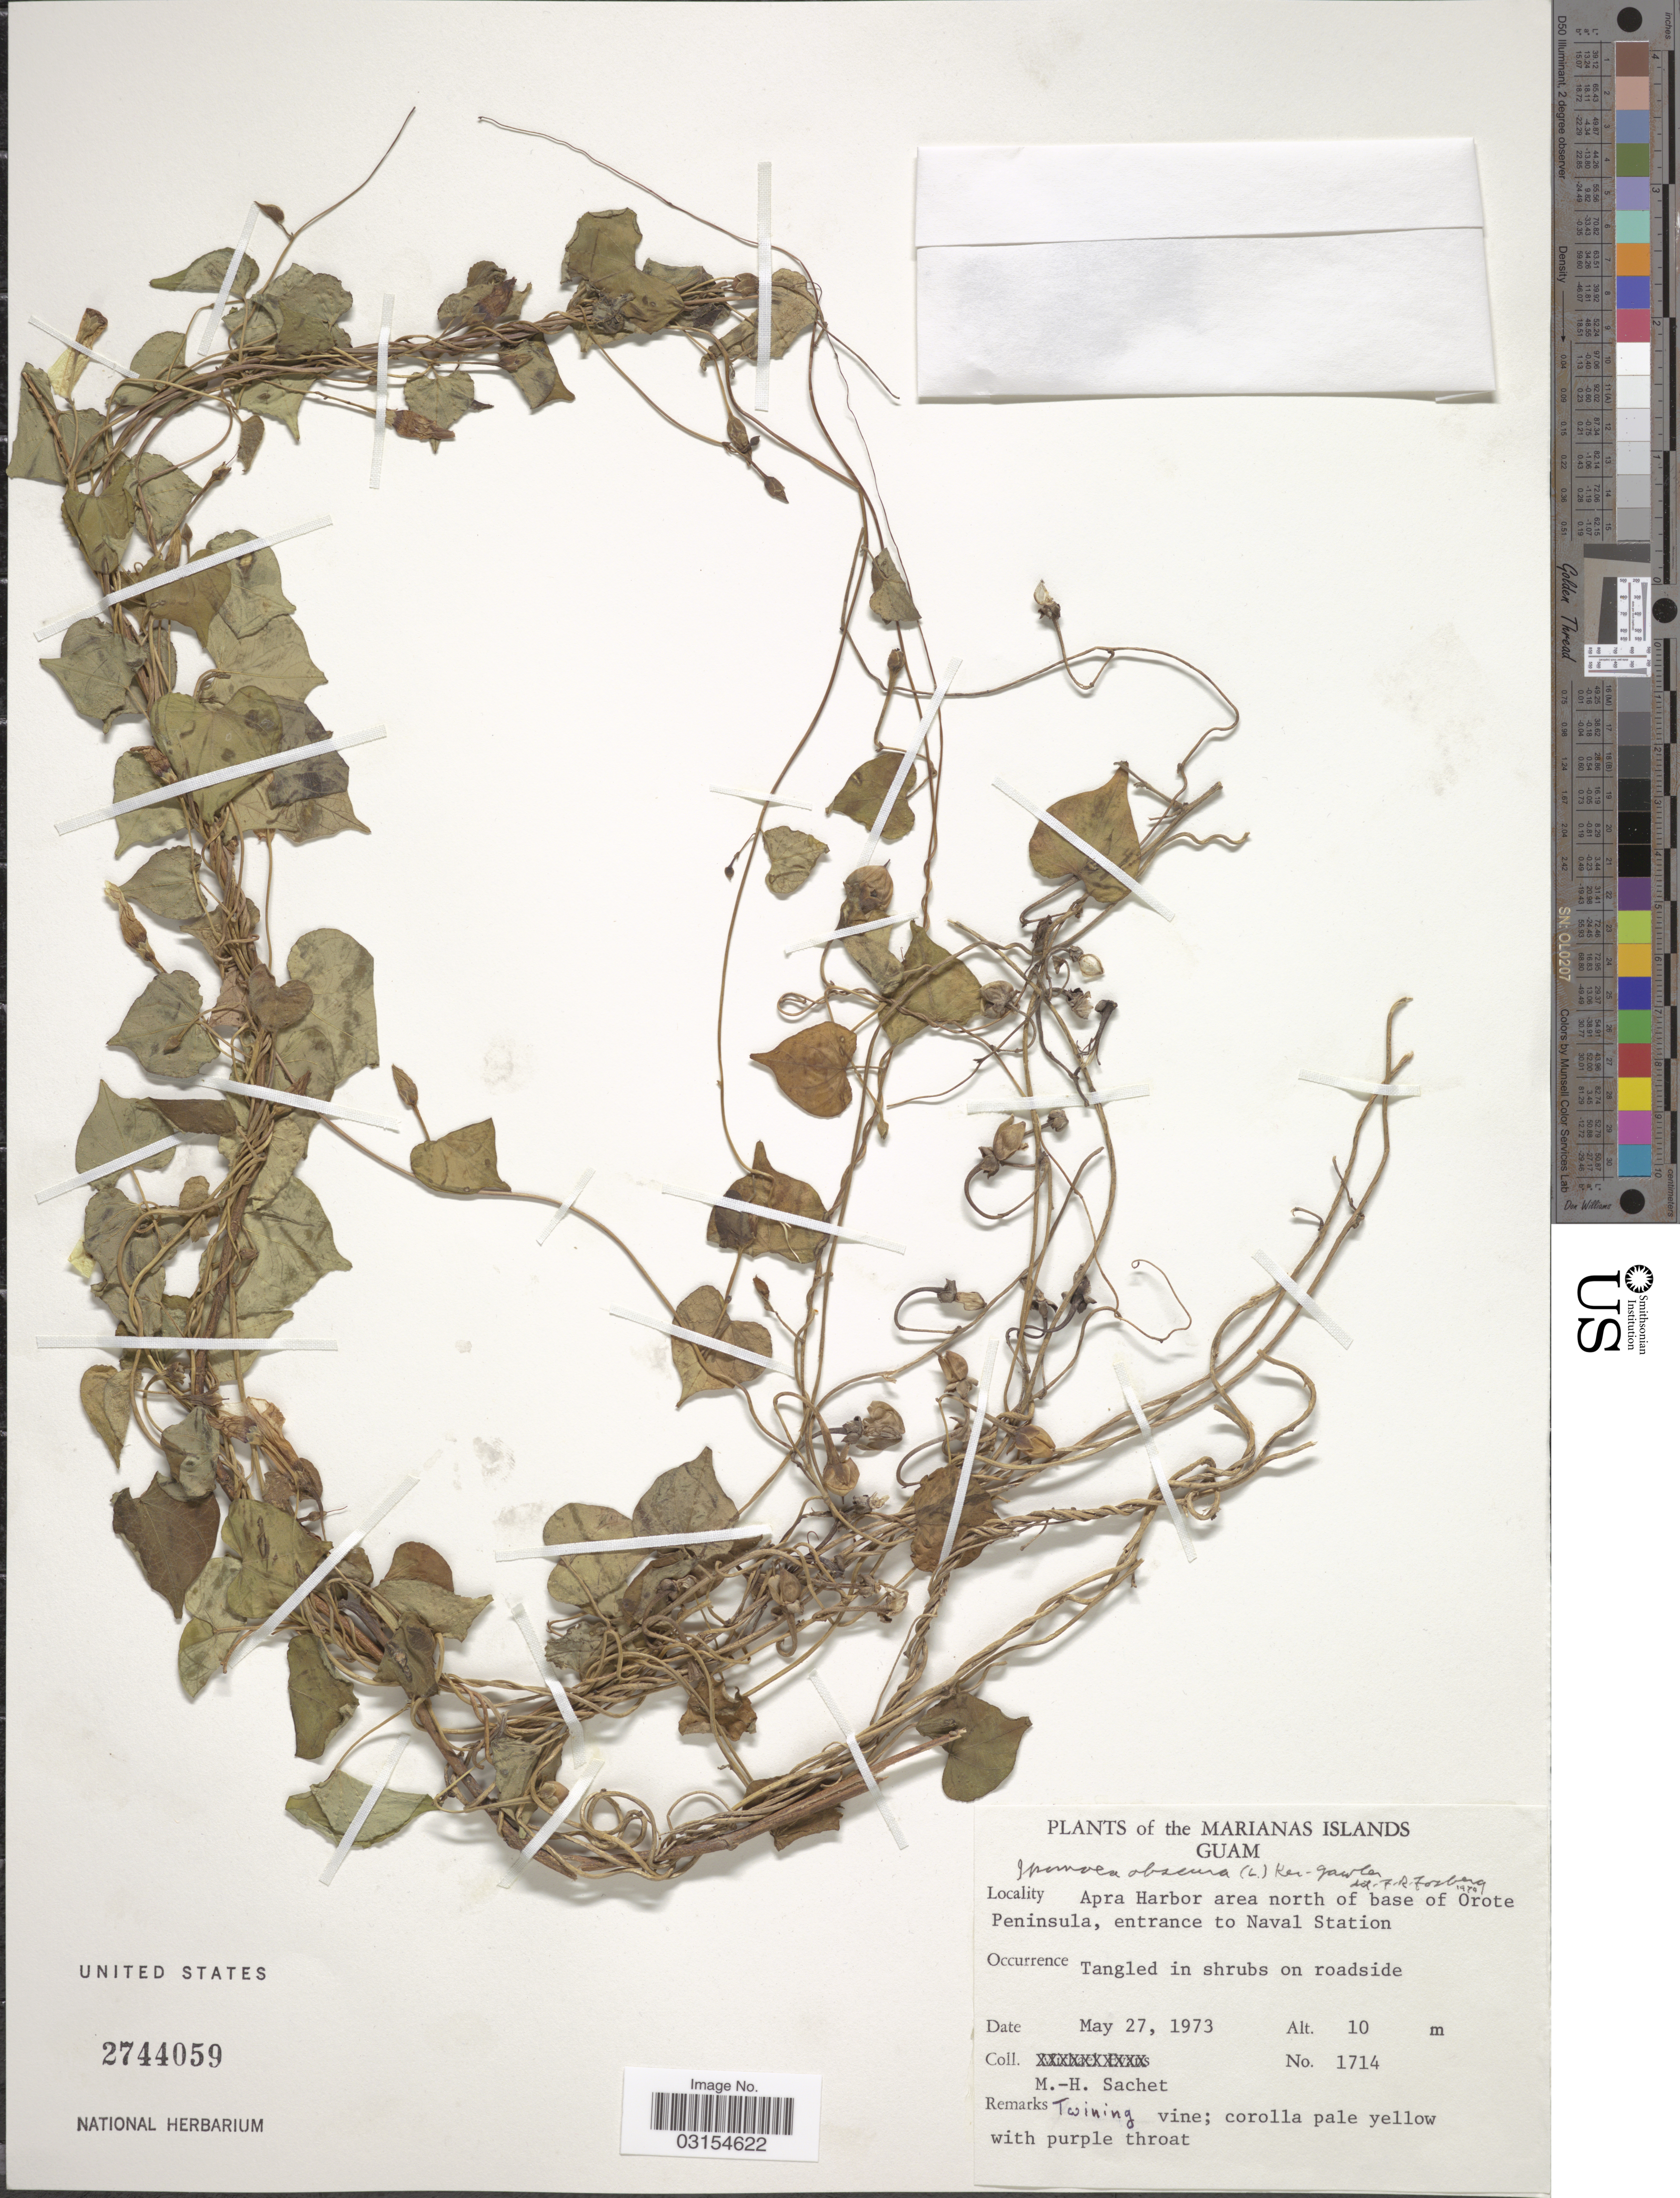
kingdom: Plantae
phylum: Tracheophyta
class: Magnoliopsida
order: Solanales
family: Convolvulaceae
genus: Ipomoea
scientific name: Ipomoea obscura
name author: (L.) Ker Gawl.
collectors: M.-H. Sachet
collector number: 1714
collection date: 1973-05-27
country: Guam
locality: Marianas Islands. Apra Harbor area north of base of Orote Peninsula, entrance to Naval Station.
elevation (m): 10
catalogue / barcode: US 2744059